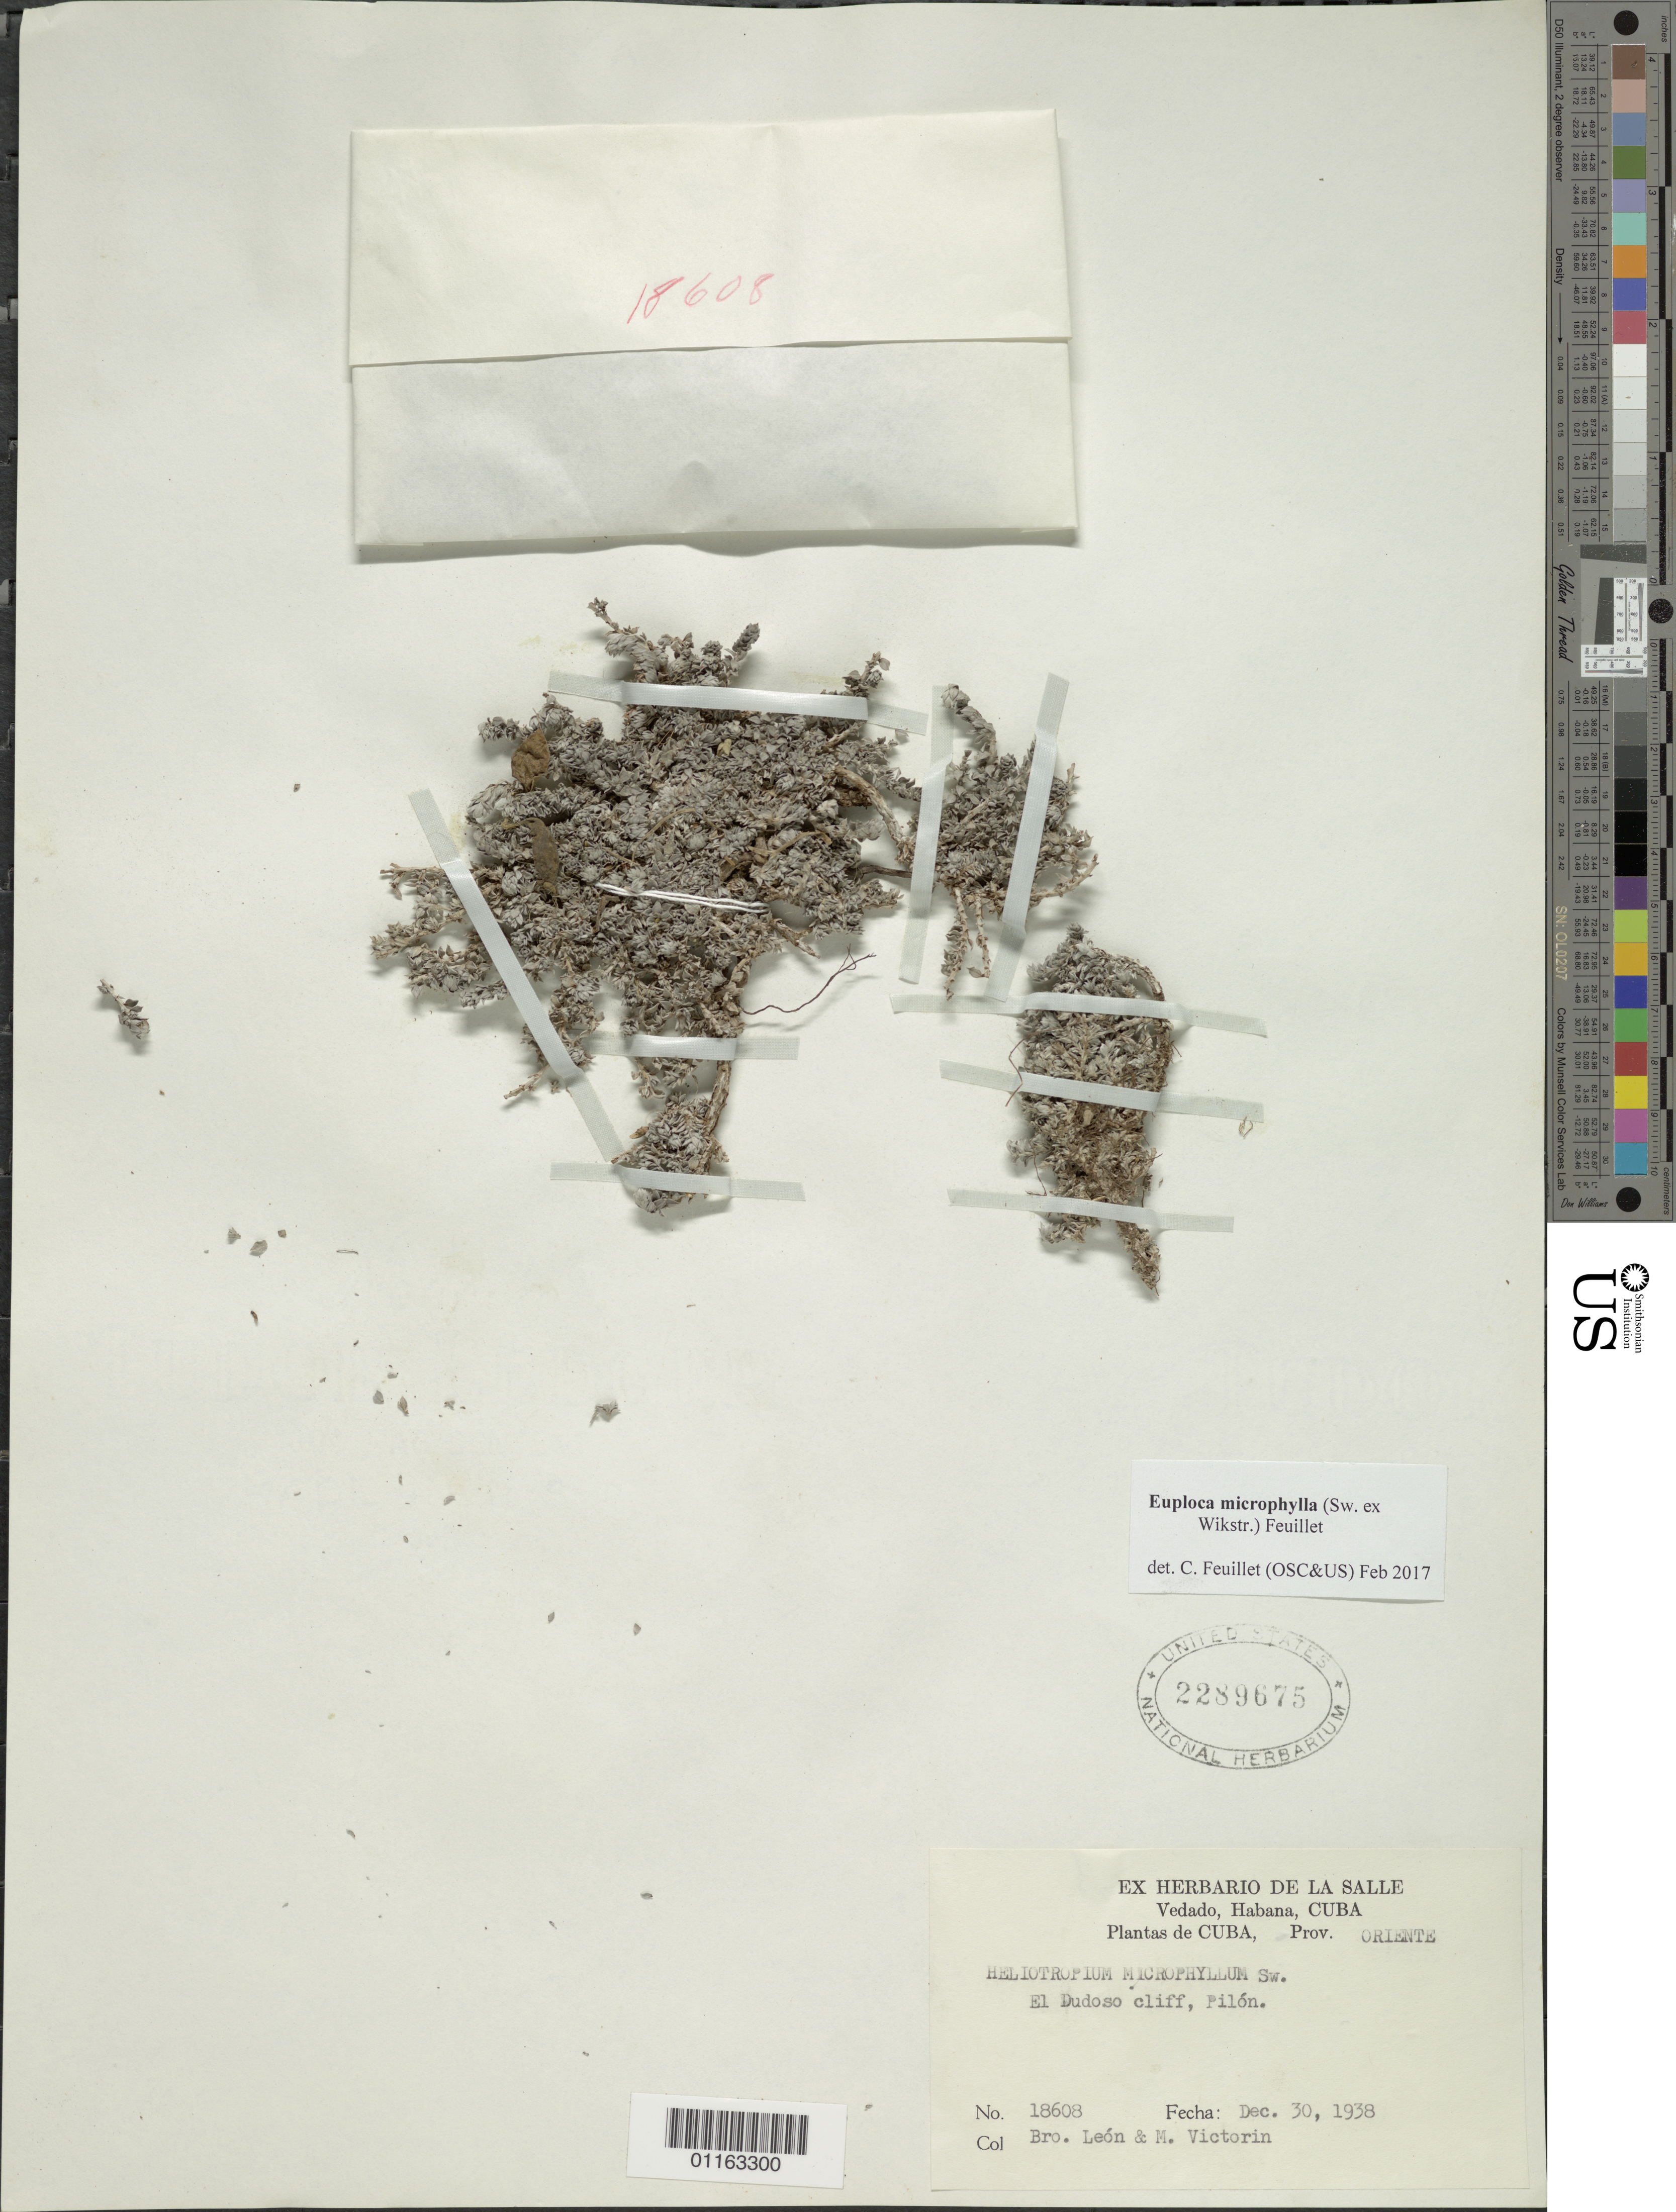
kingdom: Plantae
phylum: Tracheophyta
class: Magnoliopsida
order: Boraginales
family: Heliotropiaceae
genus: Euploca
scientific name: Euploca microphylla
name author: (Sw. & Wikstr.) Feuillet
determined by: Feuillet, C.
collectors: Bro. León & M. Victorin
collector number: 18608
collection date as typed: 30 Dec 1938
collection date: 1938-12-30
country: Cuba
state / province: Oriente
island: Cuba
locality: El Dudoso cliff, Pilón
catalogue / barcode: US 2289675